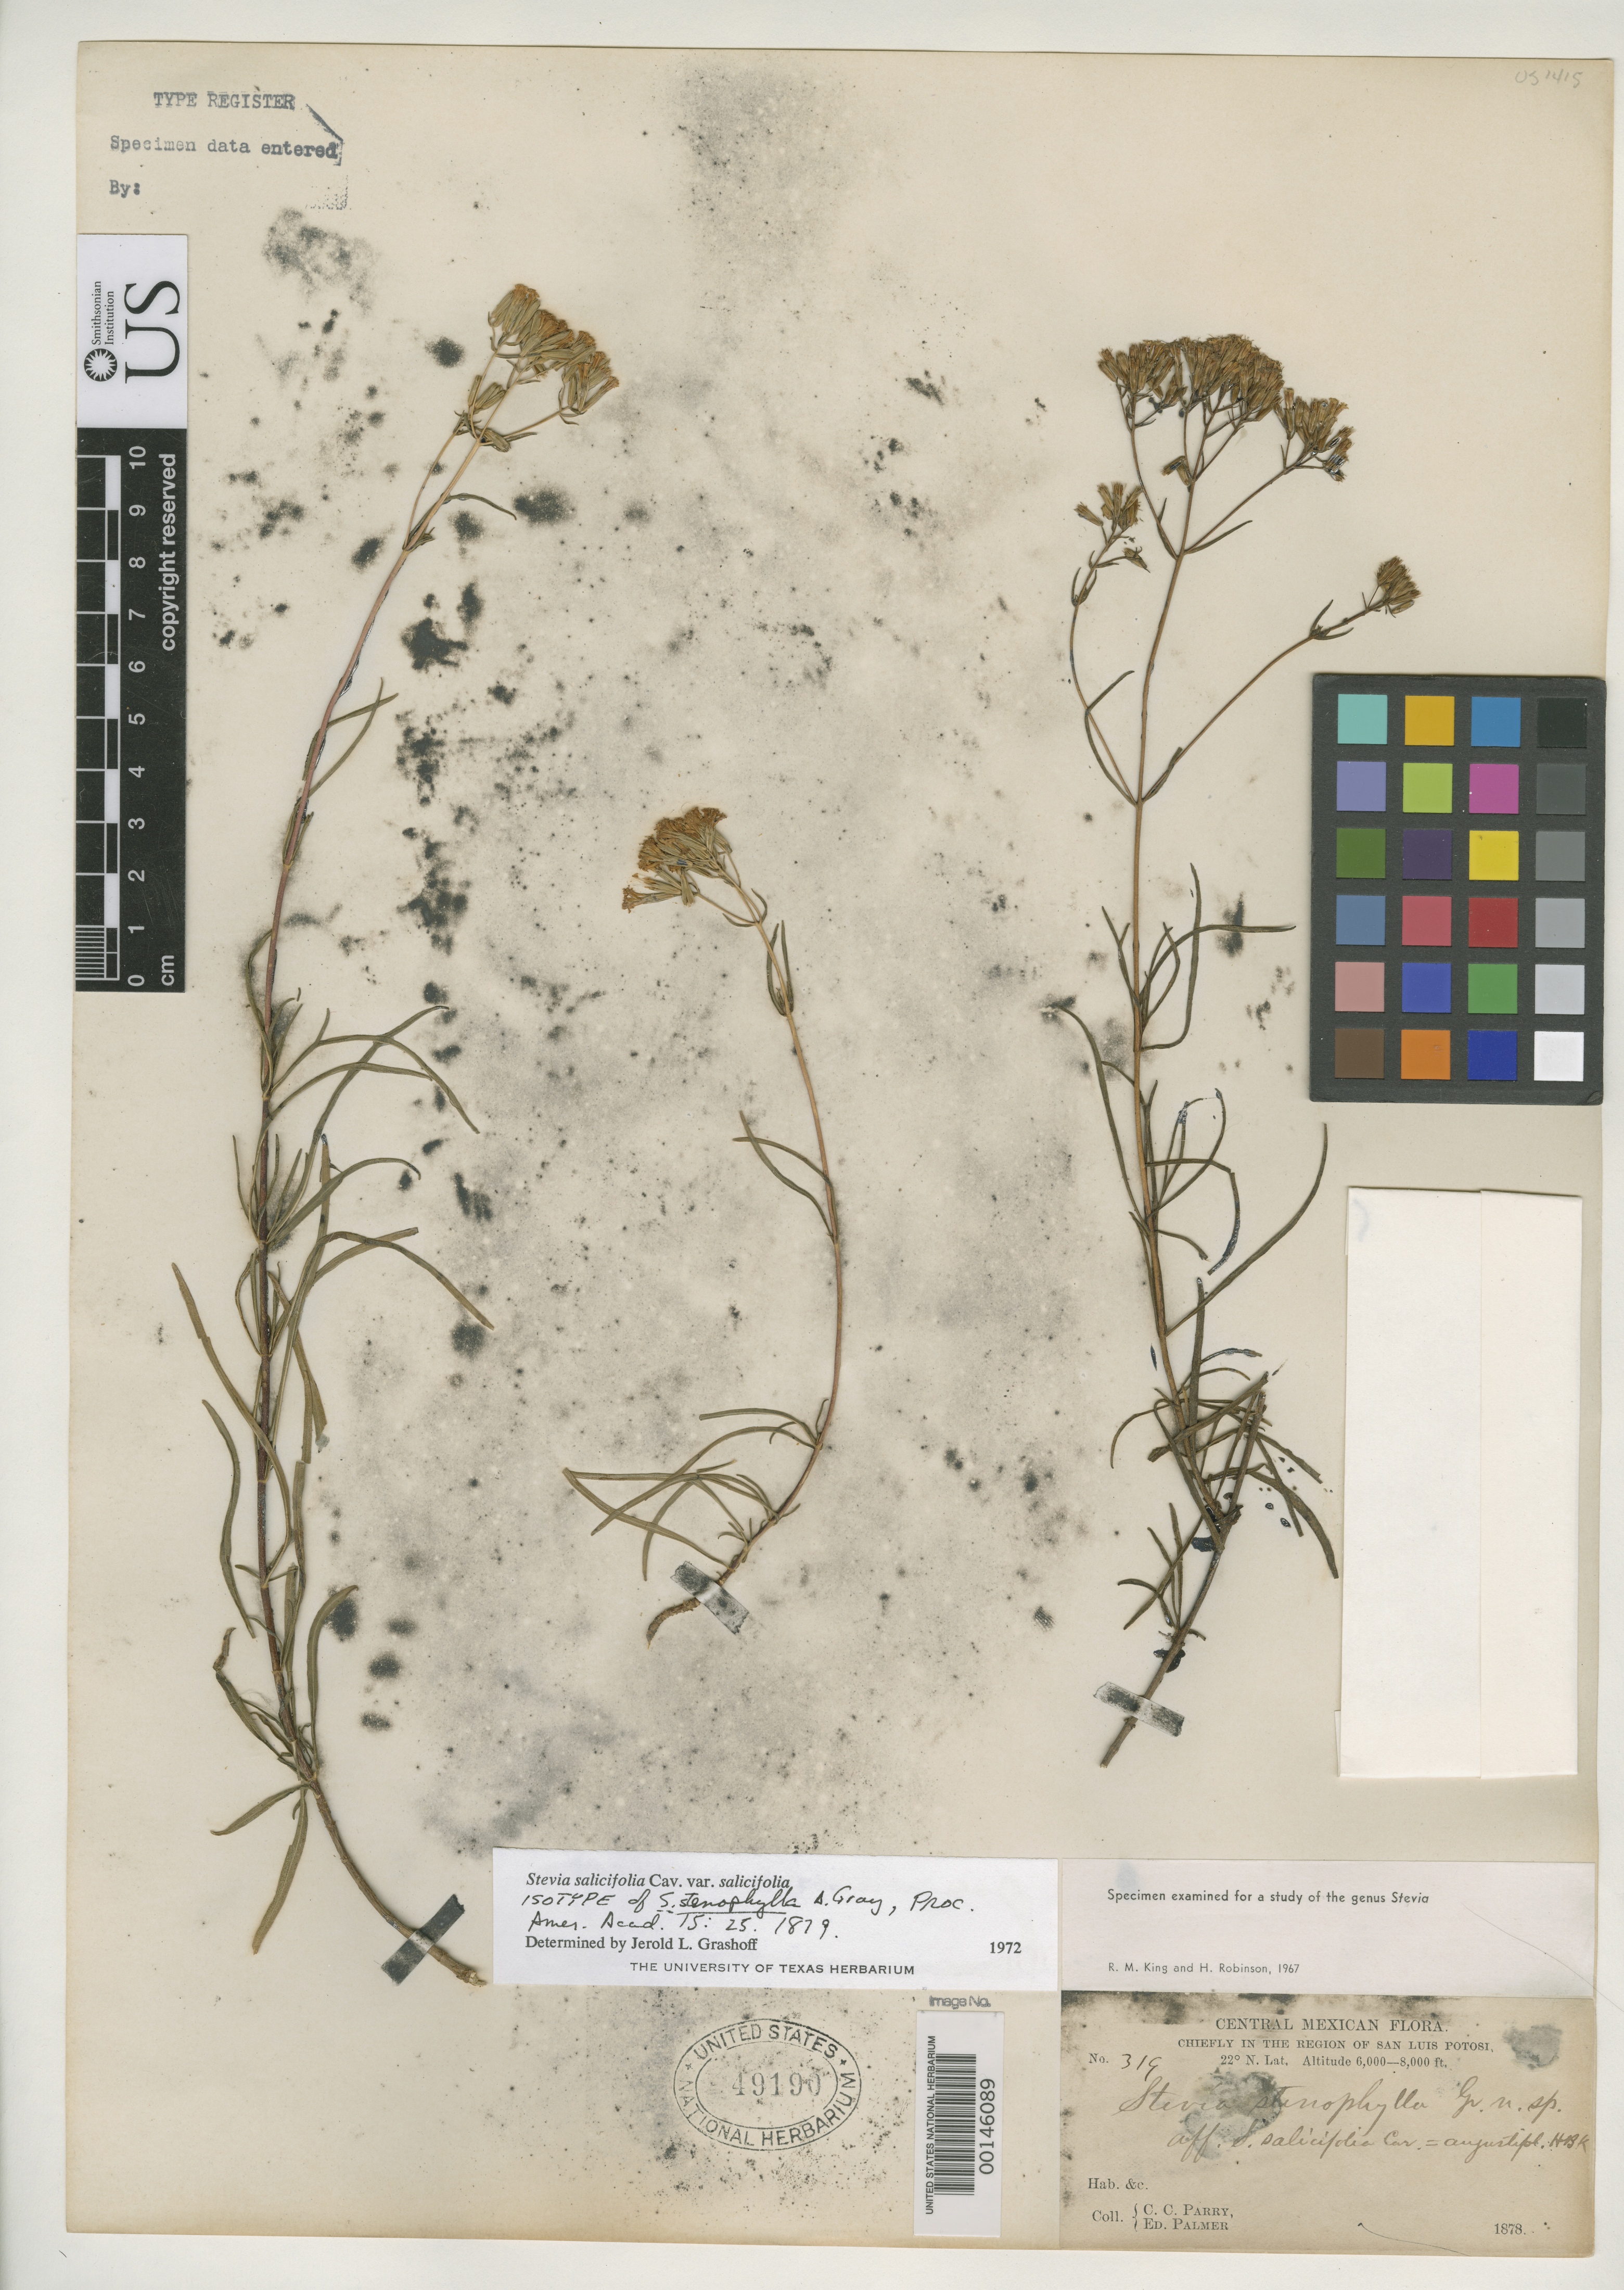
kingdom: Plantae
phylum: Tracheophyta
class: Magnoliopsida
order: Asterales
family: Asteraceae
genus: Stevia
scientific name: Stevia stenophylla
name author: A. Gray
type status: Isotype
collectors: C. C. Parry & E. Palmer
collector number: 319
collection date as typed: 1878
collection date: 1878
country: Mexico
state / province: San Luis Potosi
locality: Near San Luis Potosi.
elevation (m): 2438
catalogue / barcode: US 49190